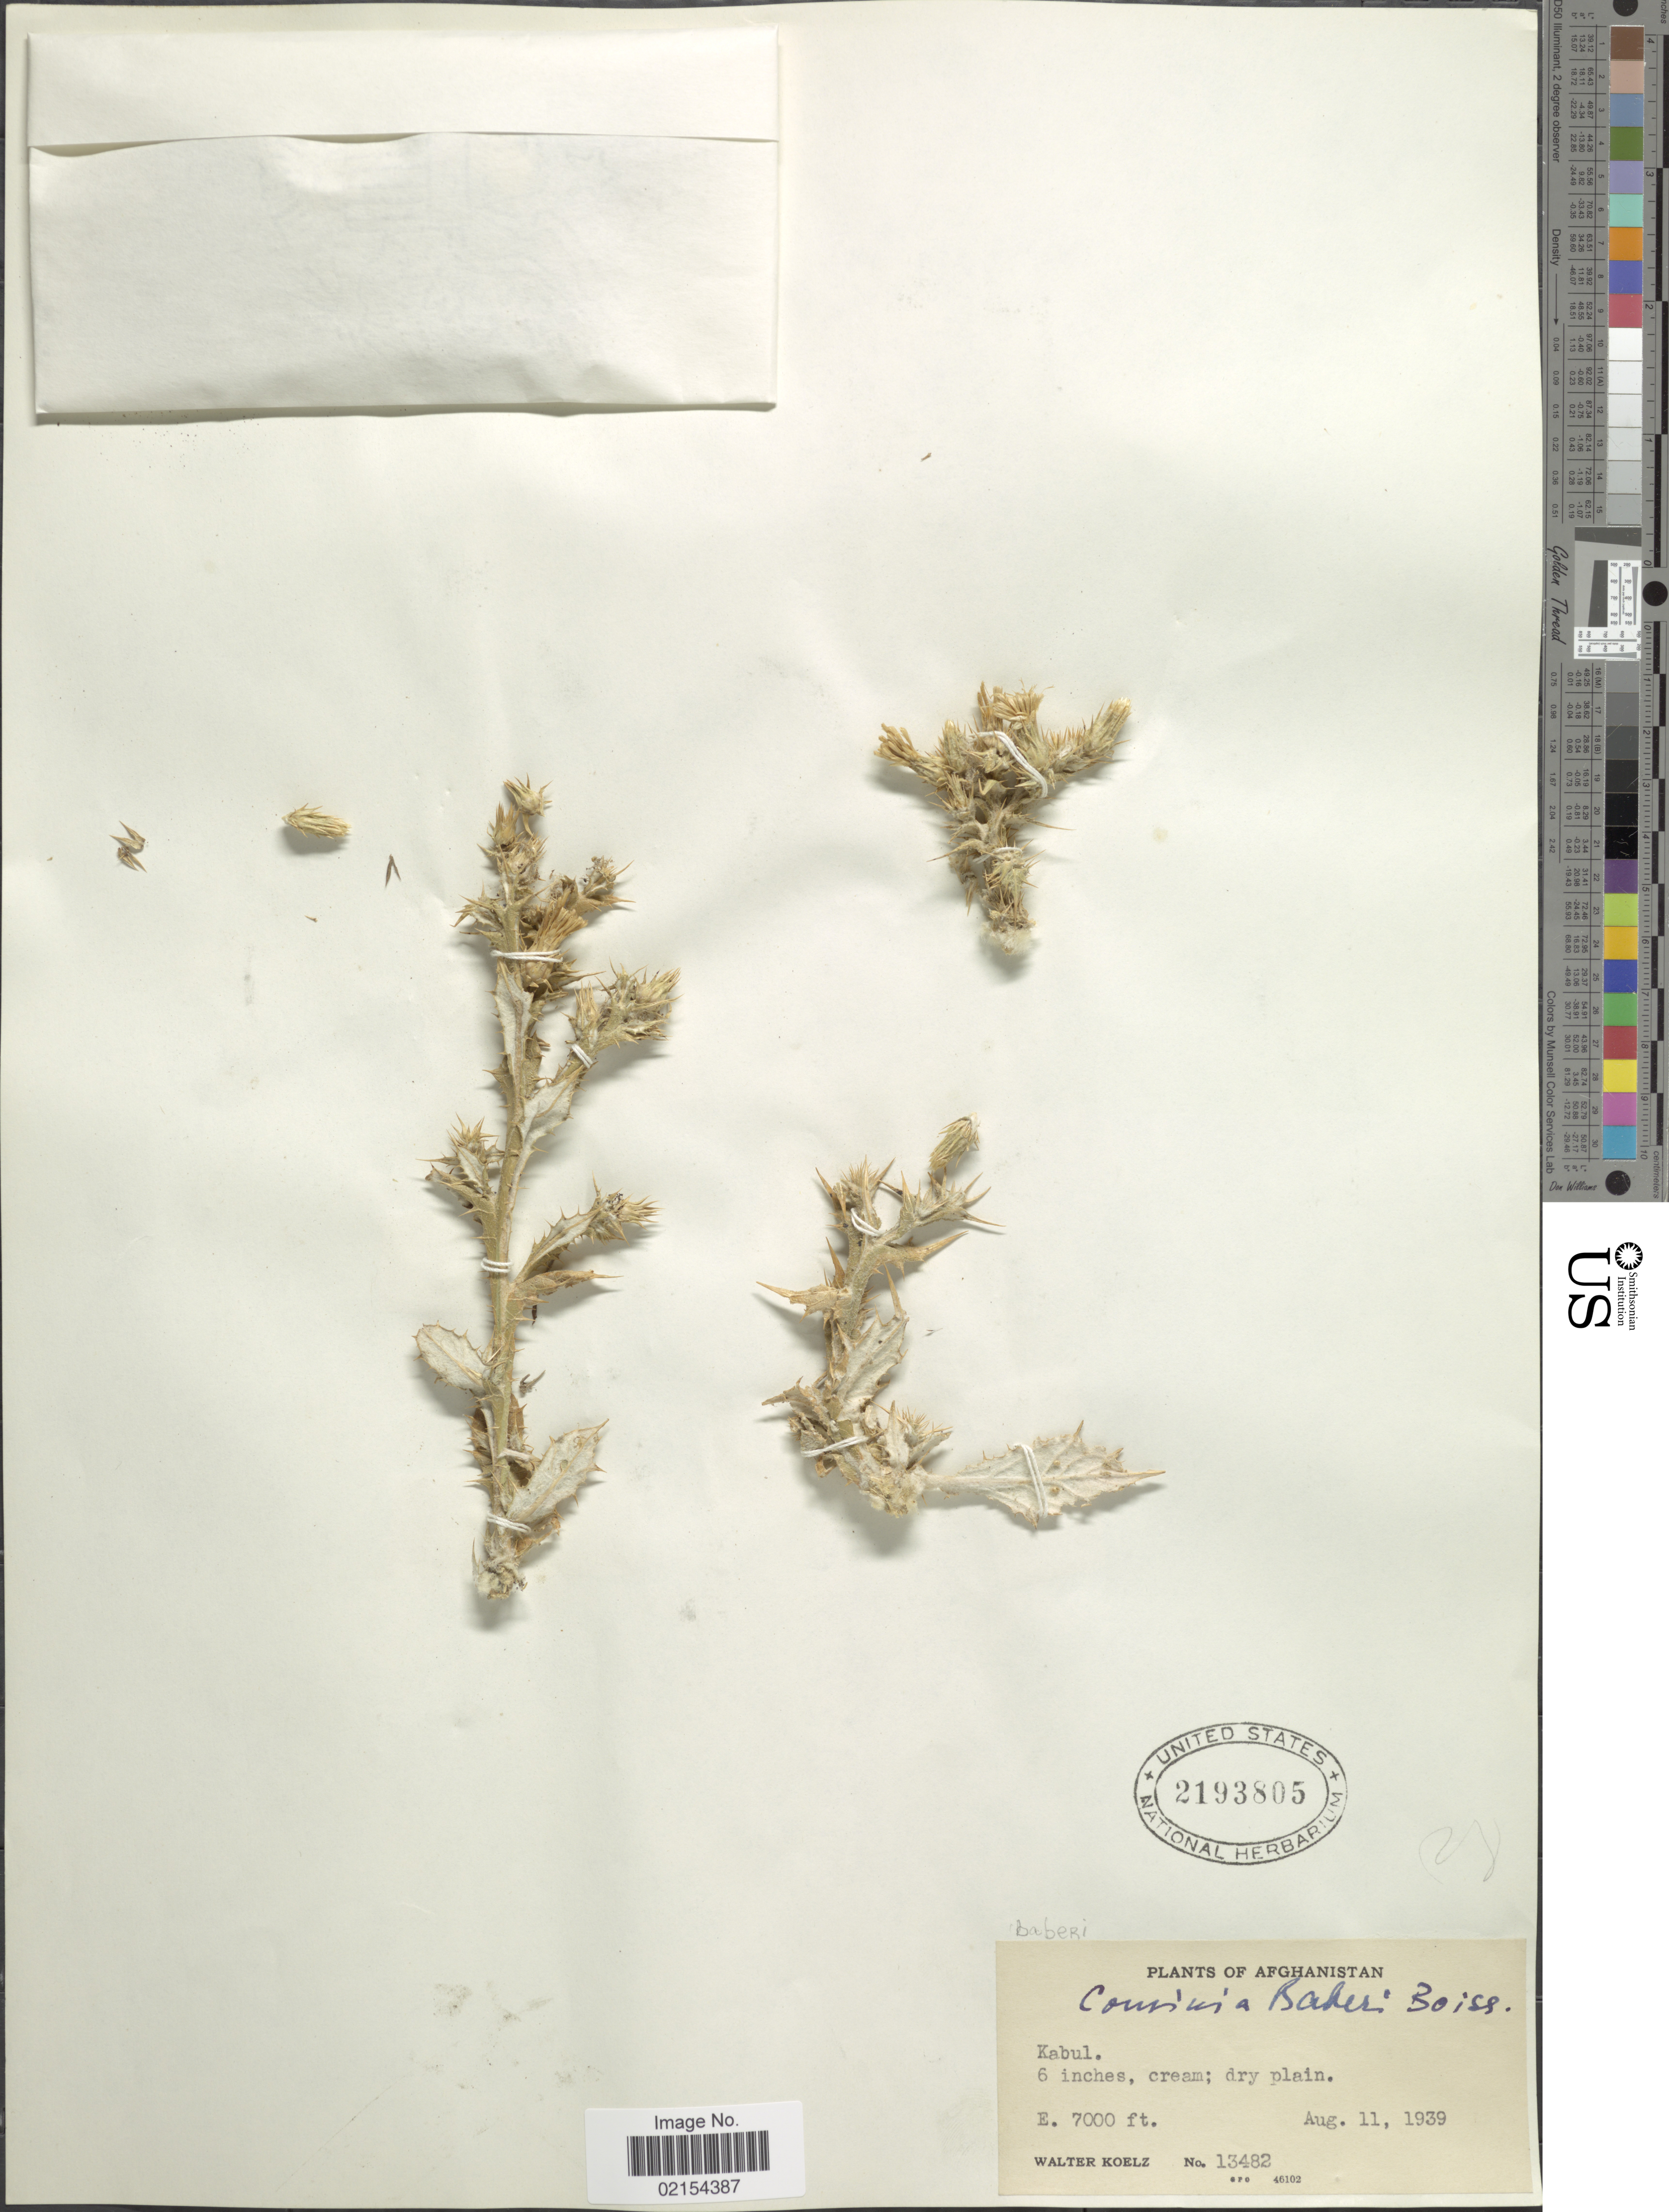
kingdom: Plantae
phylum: Tracheophyta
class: Magnoliopsida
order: Asterales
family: Asteraceae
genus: Cousinia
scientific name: Cousinia baberi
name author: Boiss.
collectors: W. N. Koelz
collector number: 13482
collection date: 1939-08-11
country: Afghanistan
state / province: Kabul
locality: Kabul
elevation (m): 2134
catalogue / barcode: US 219385